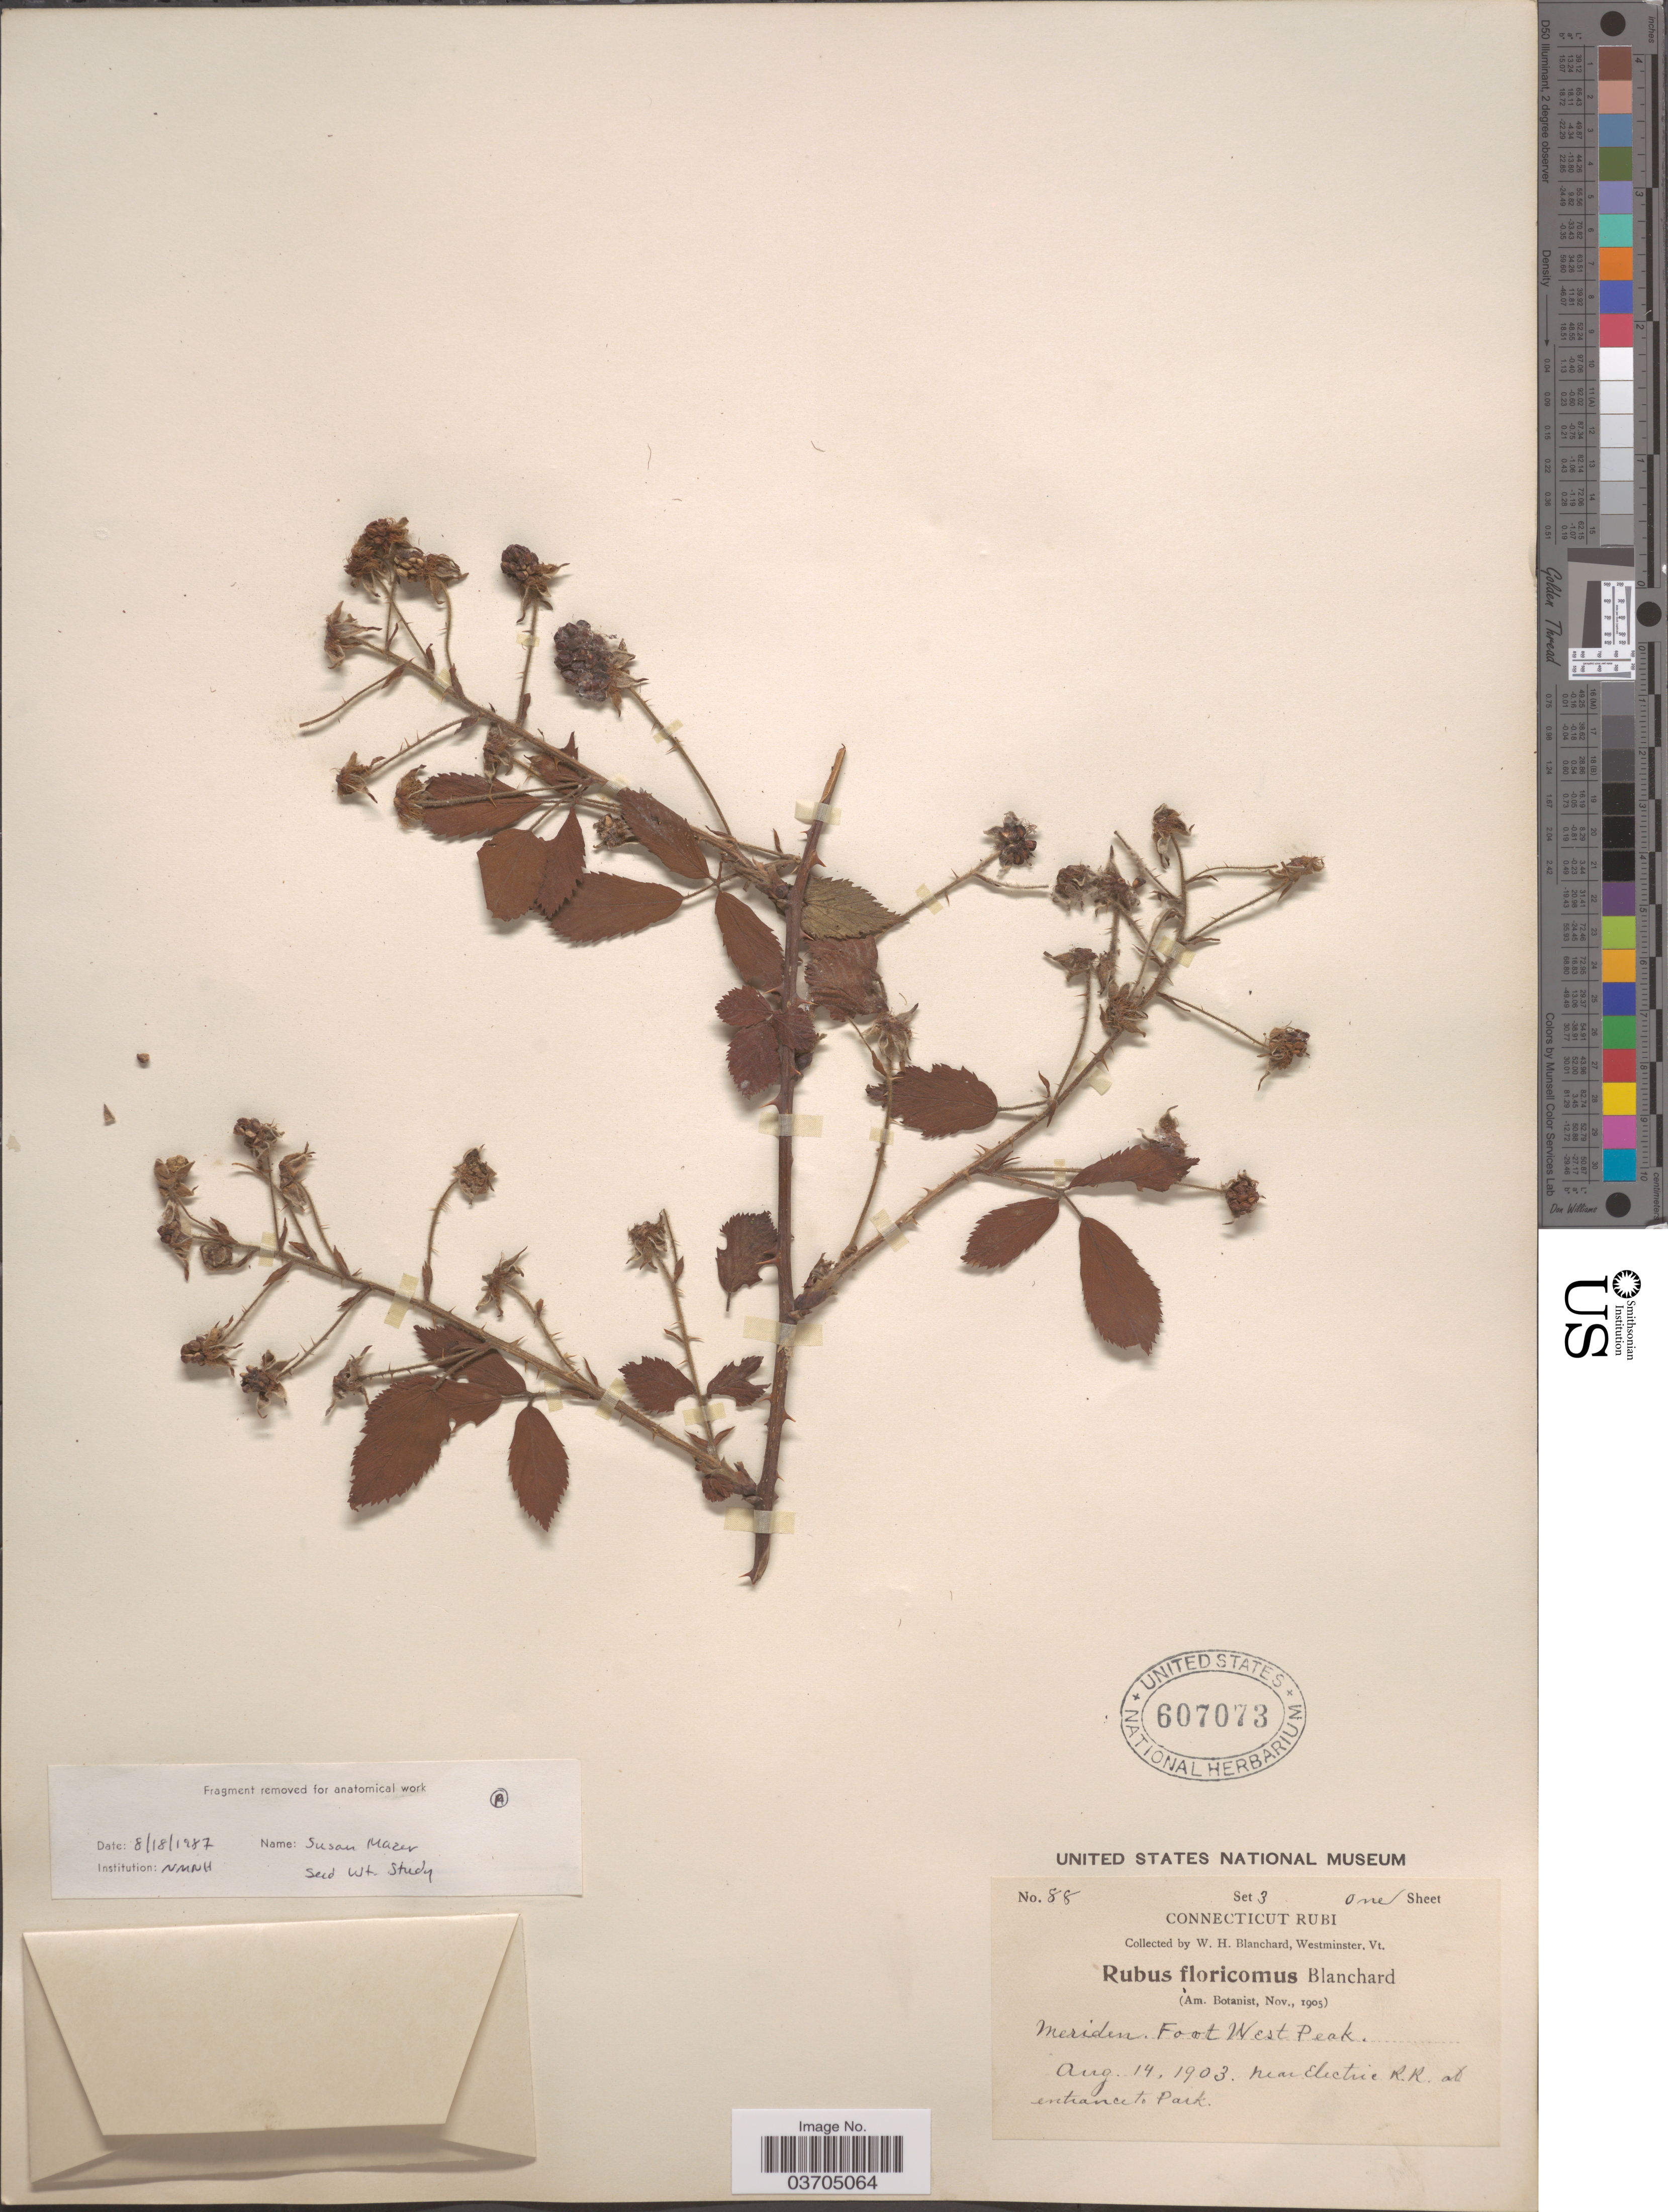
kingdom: Plantae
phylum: Tracheophyta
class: Magnoliopsida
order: Rosales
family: Rosaceae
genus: Rubus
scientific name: Rubus floricomus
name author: Blanch.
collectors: W. H. Blanchard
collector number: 88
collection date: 1903-08-14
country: United States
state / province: Connecticut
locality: Meriden. Foot West Peak. Near Electric R.R. at entrance to Park.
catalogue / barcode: US 607093